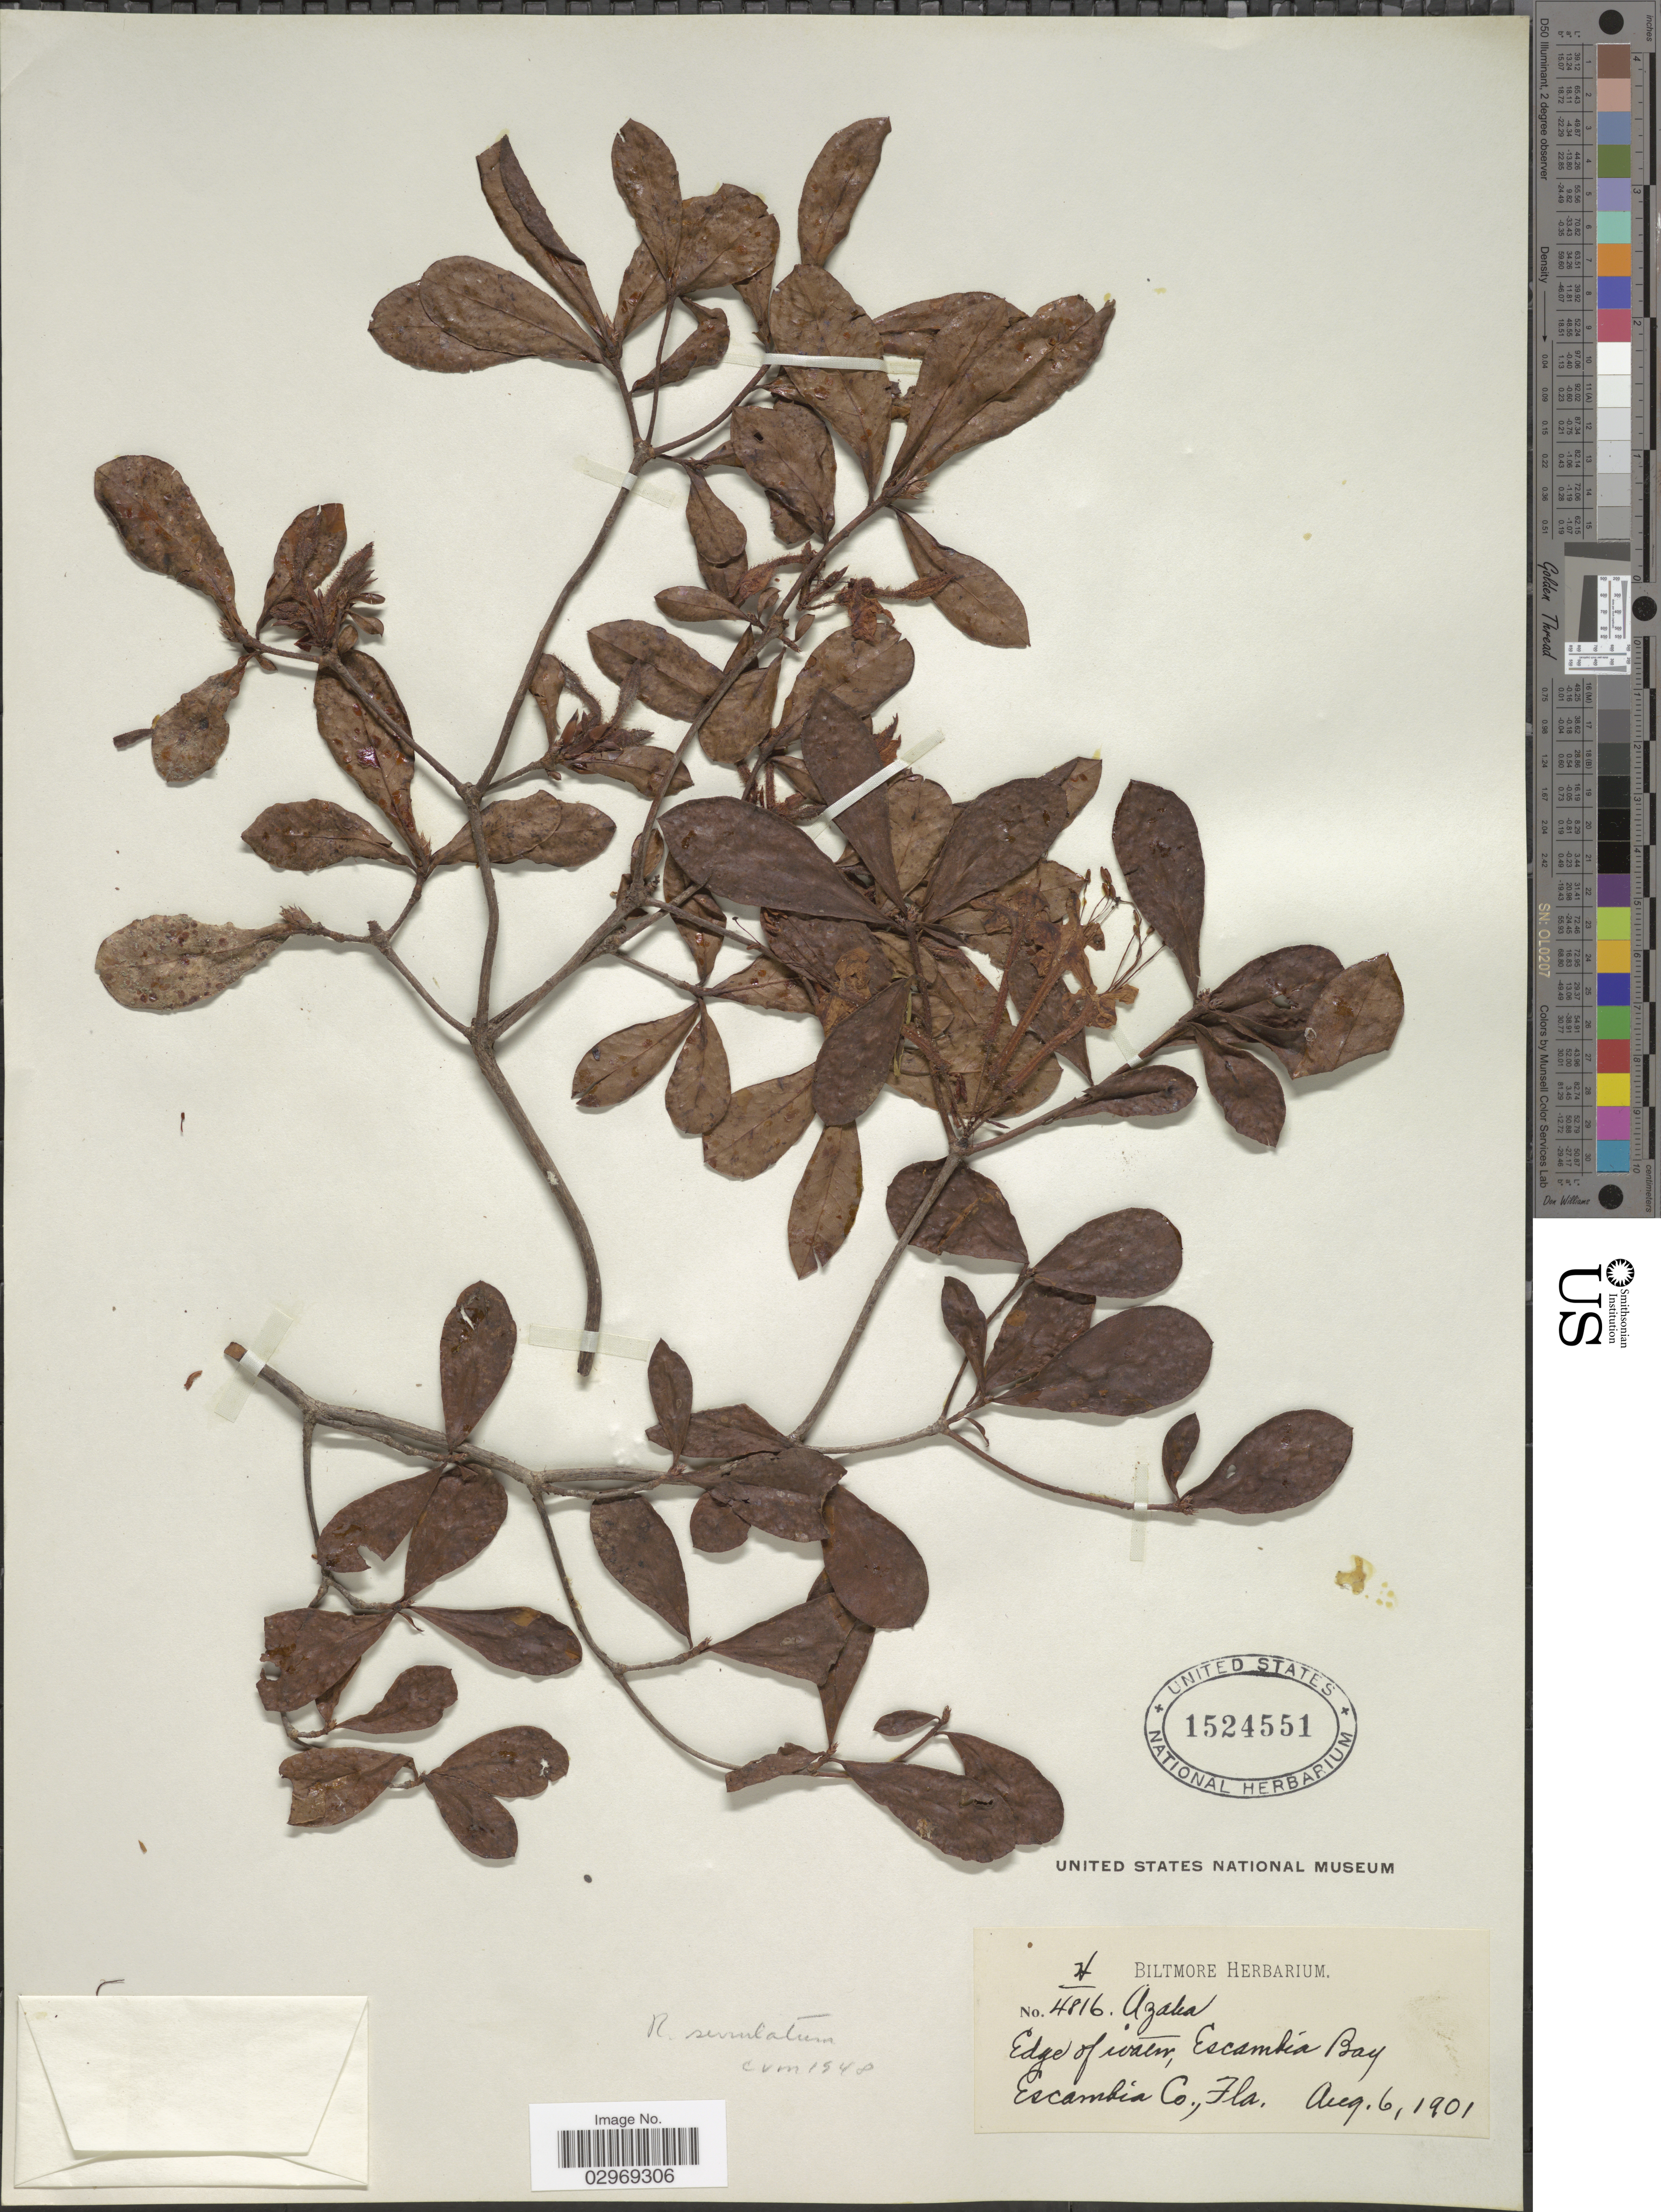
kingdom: Plantae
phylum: Tracheophyta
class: Magnoliopsida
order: Ericales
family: Ericaceae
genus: Rhododendron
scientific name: Rhododendron serrulatum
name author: (Small) Millais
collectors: ex herb. Biltmore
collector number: H/4816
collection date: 1901-08-06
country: United States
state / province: Florida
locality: Escambia Bay, Escambia Co.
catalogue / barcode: US 1524551